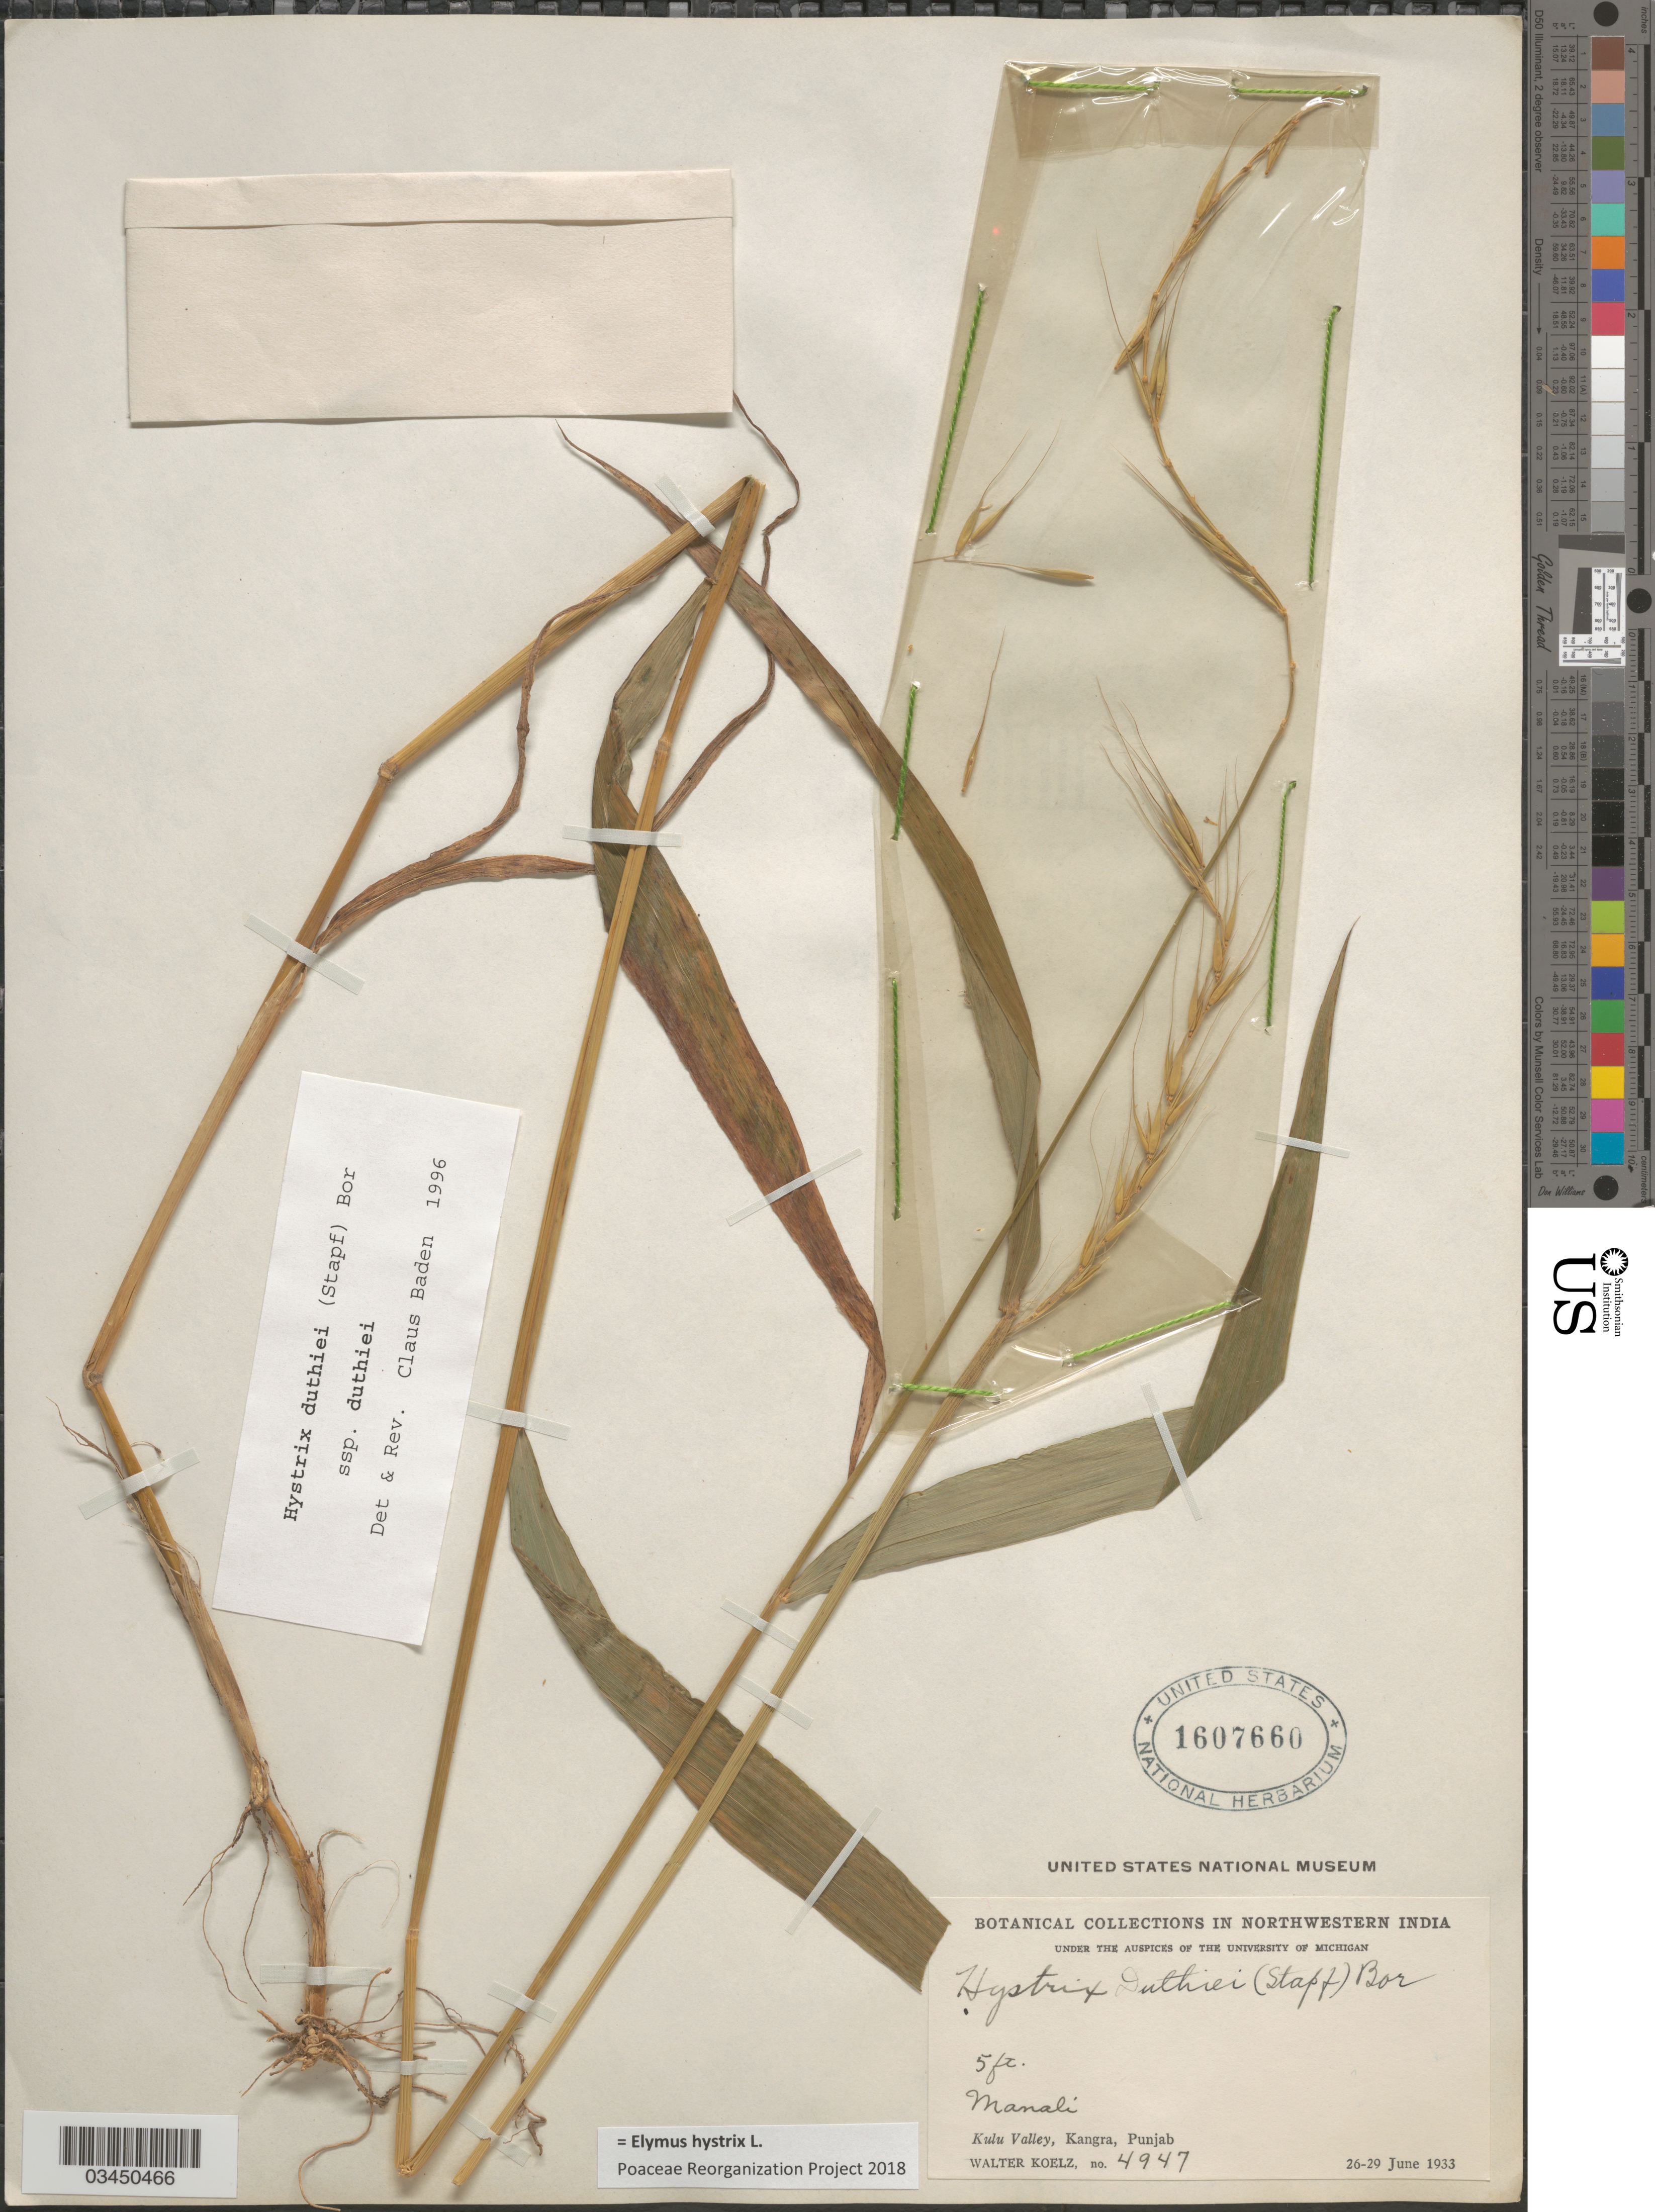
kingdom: Plantae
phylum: Tracheophyta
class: Liliopsida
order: Poales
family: Poaceae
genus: Elymus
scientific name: Elymus hystrix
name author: L.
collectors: W. N. Koelz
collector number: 4947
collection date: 1933-06-26/1933-06-29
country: India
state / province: Punjab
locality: Northwestern India. Manali. Kulu Valley, Kangra.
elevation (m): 2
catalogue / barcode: US 1607660